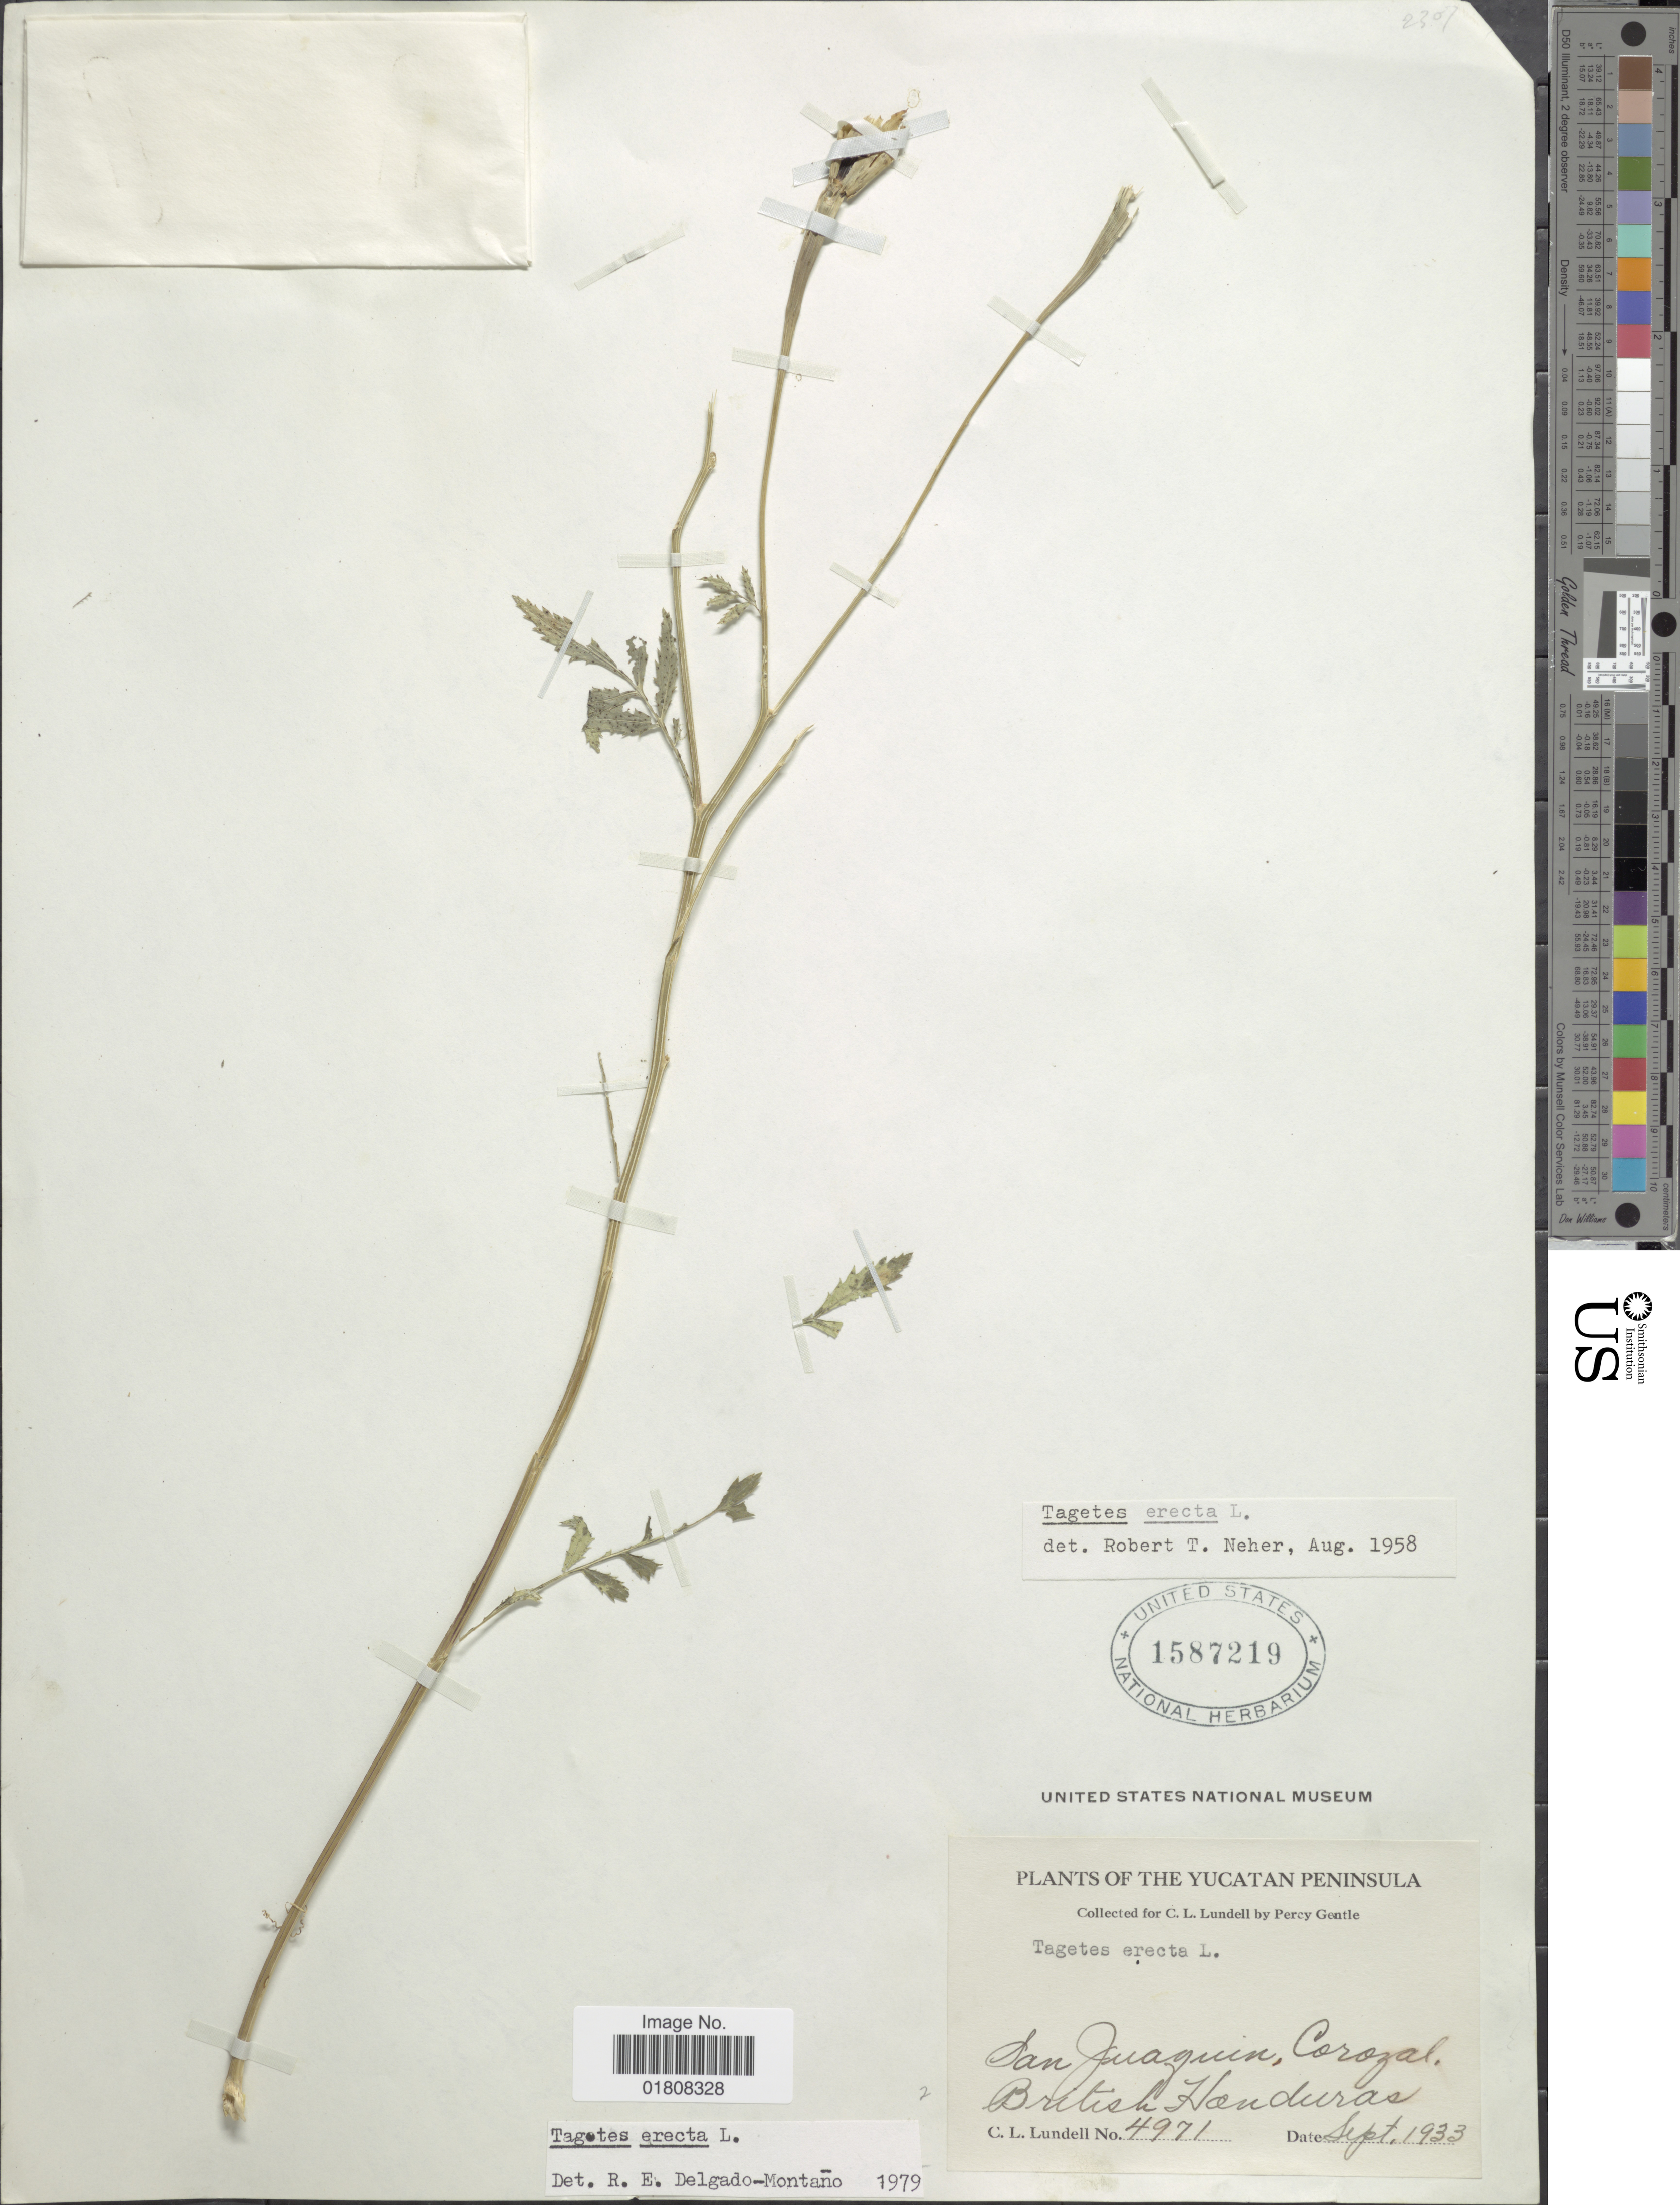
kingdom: Plantae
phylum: Tracheophyta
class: Magnoliopsida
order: Asterales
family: Asteraceae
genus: Tagetes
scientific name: Tagetes patula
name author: L.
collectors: C. L. Lundell & P. H. Gentle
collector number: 4971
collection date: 1933-09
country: Belize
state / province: Corozal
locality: The Yucatan Peninsula, San Juaquin, British Honduras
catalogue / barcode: US 1587219